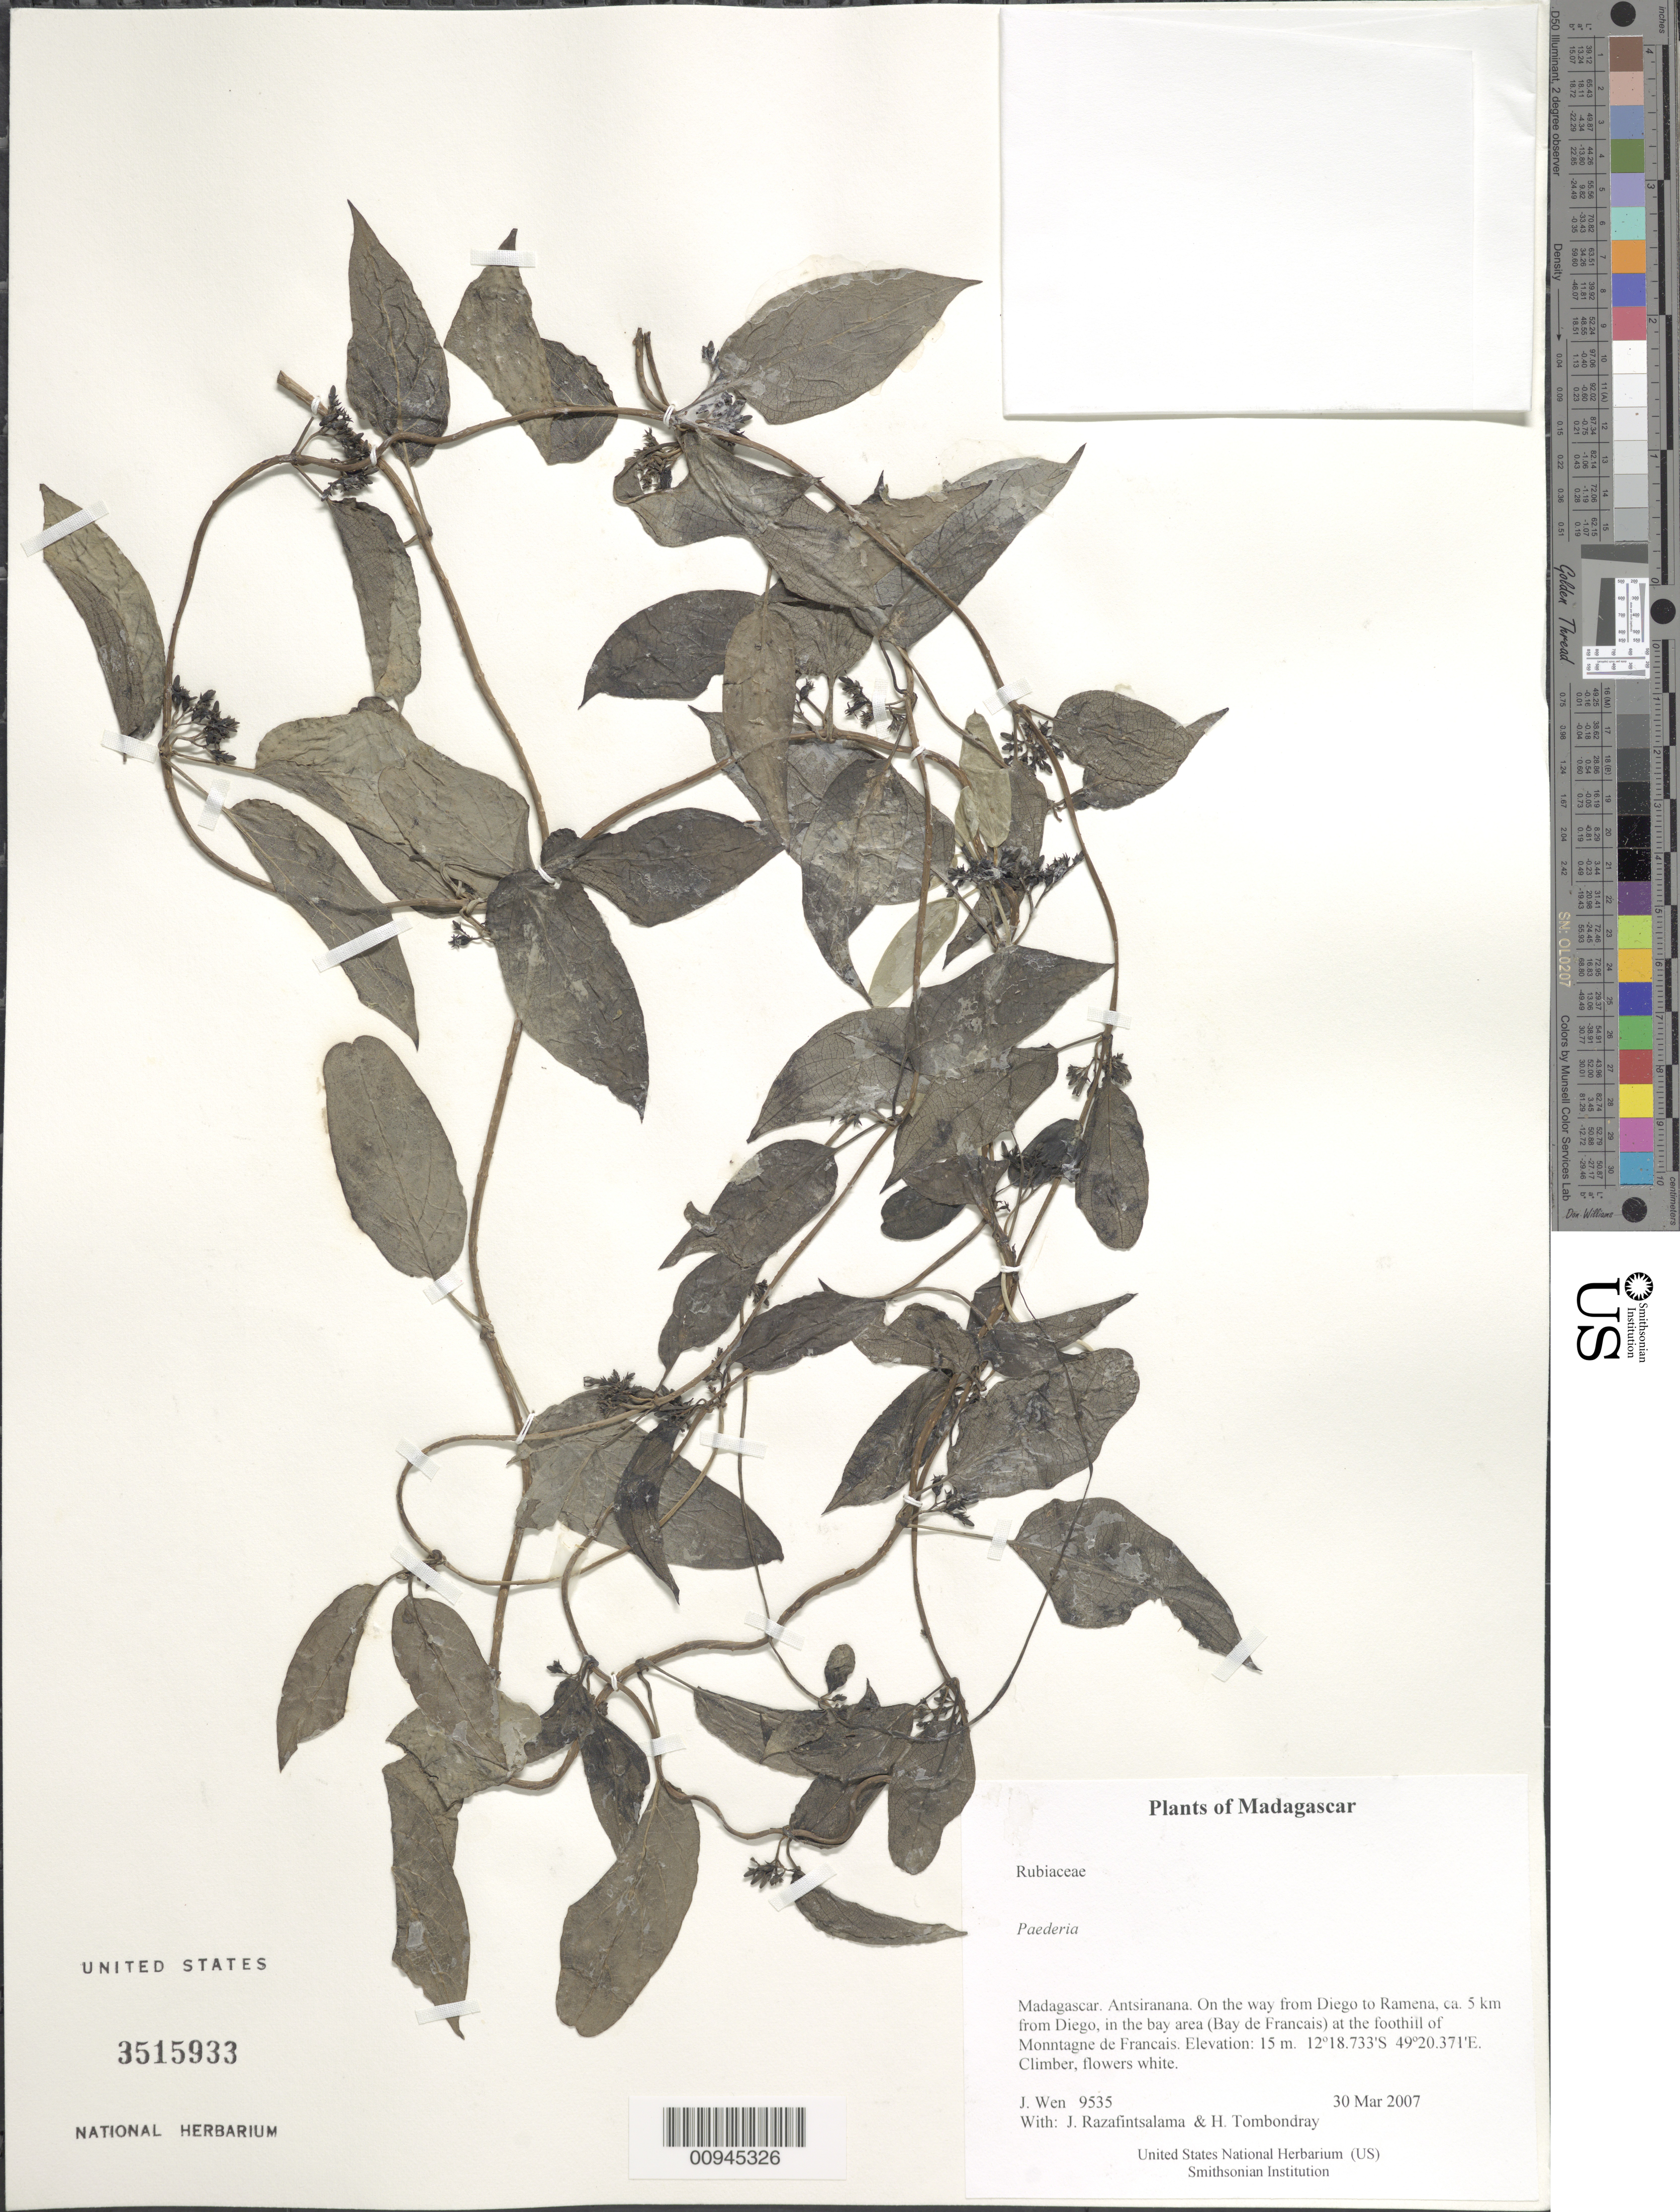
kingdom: Plantae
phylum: Tracheophyta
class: Magnoliopsida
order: Gentianales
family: Rubiaceae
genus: Paederia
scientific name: Paederia sp.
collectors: J. Wen, J. Razafintsalama & H. Tombondray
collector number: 9535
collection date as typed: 30 Mar 2007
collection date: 2007-03-30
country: Madagascar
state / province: Diana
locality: On the way from Diego to Ramena, ca. 5 km from Diego, in the bay area (Bay de Francais) at the foothill of Monntagne de Francais.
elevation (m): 15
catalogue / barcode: US 3515933